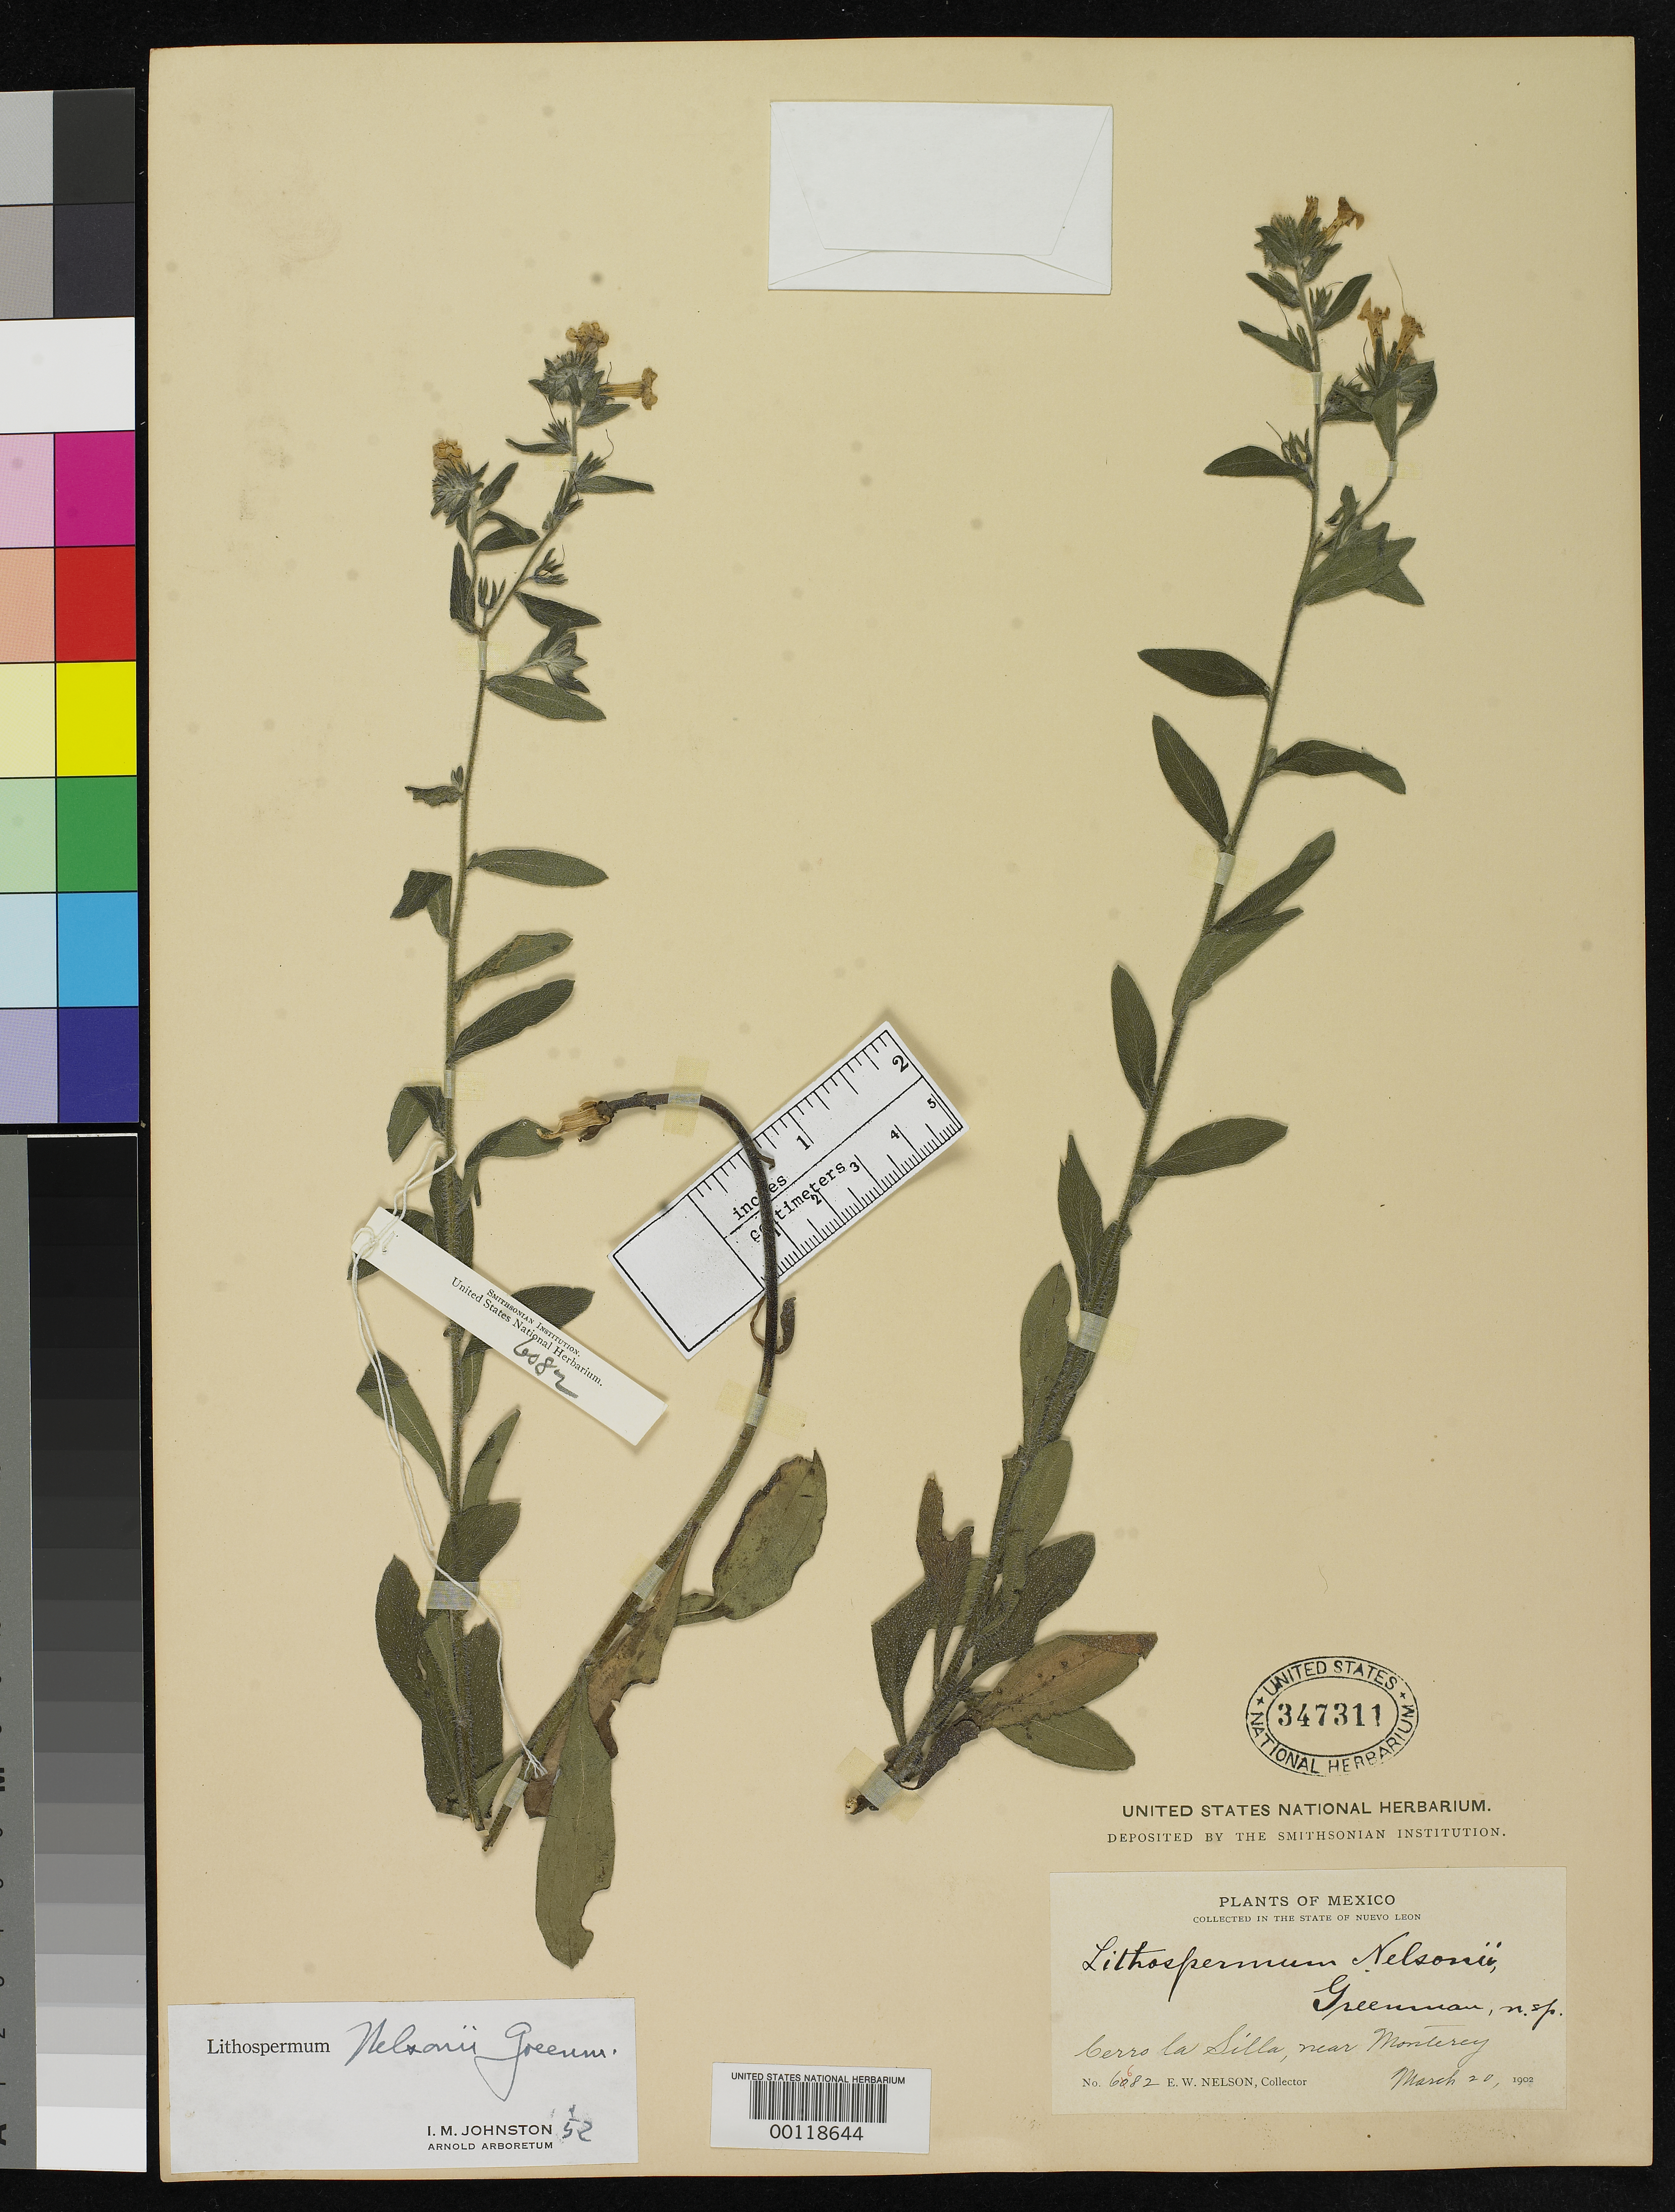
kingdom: Plantae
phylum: Tracheophyta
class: Magnoliopsida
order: Boraginales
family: Boraginaceae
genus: Lithospermum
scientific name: Lithospermum nelsonii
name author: Greenm.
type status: Type Collection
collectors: E. W. Nelson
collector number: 6682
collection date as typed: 20 Mar 1902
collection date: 1902-03-20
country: Mexico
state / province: Nuevo León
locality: Cerro La Silla, near Monterrey.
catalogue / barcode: US 347311